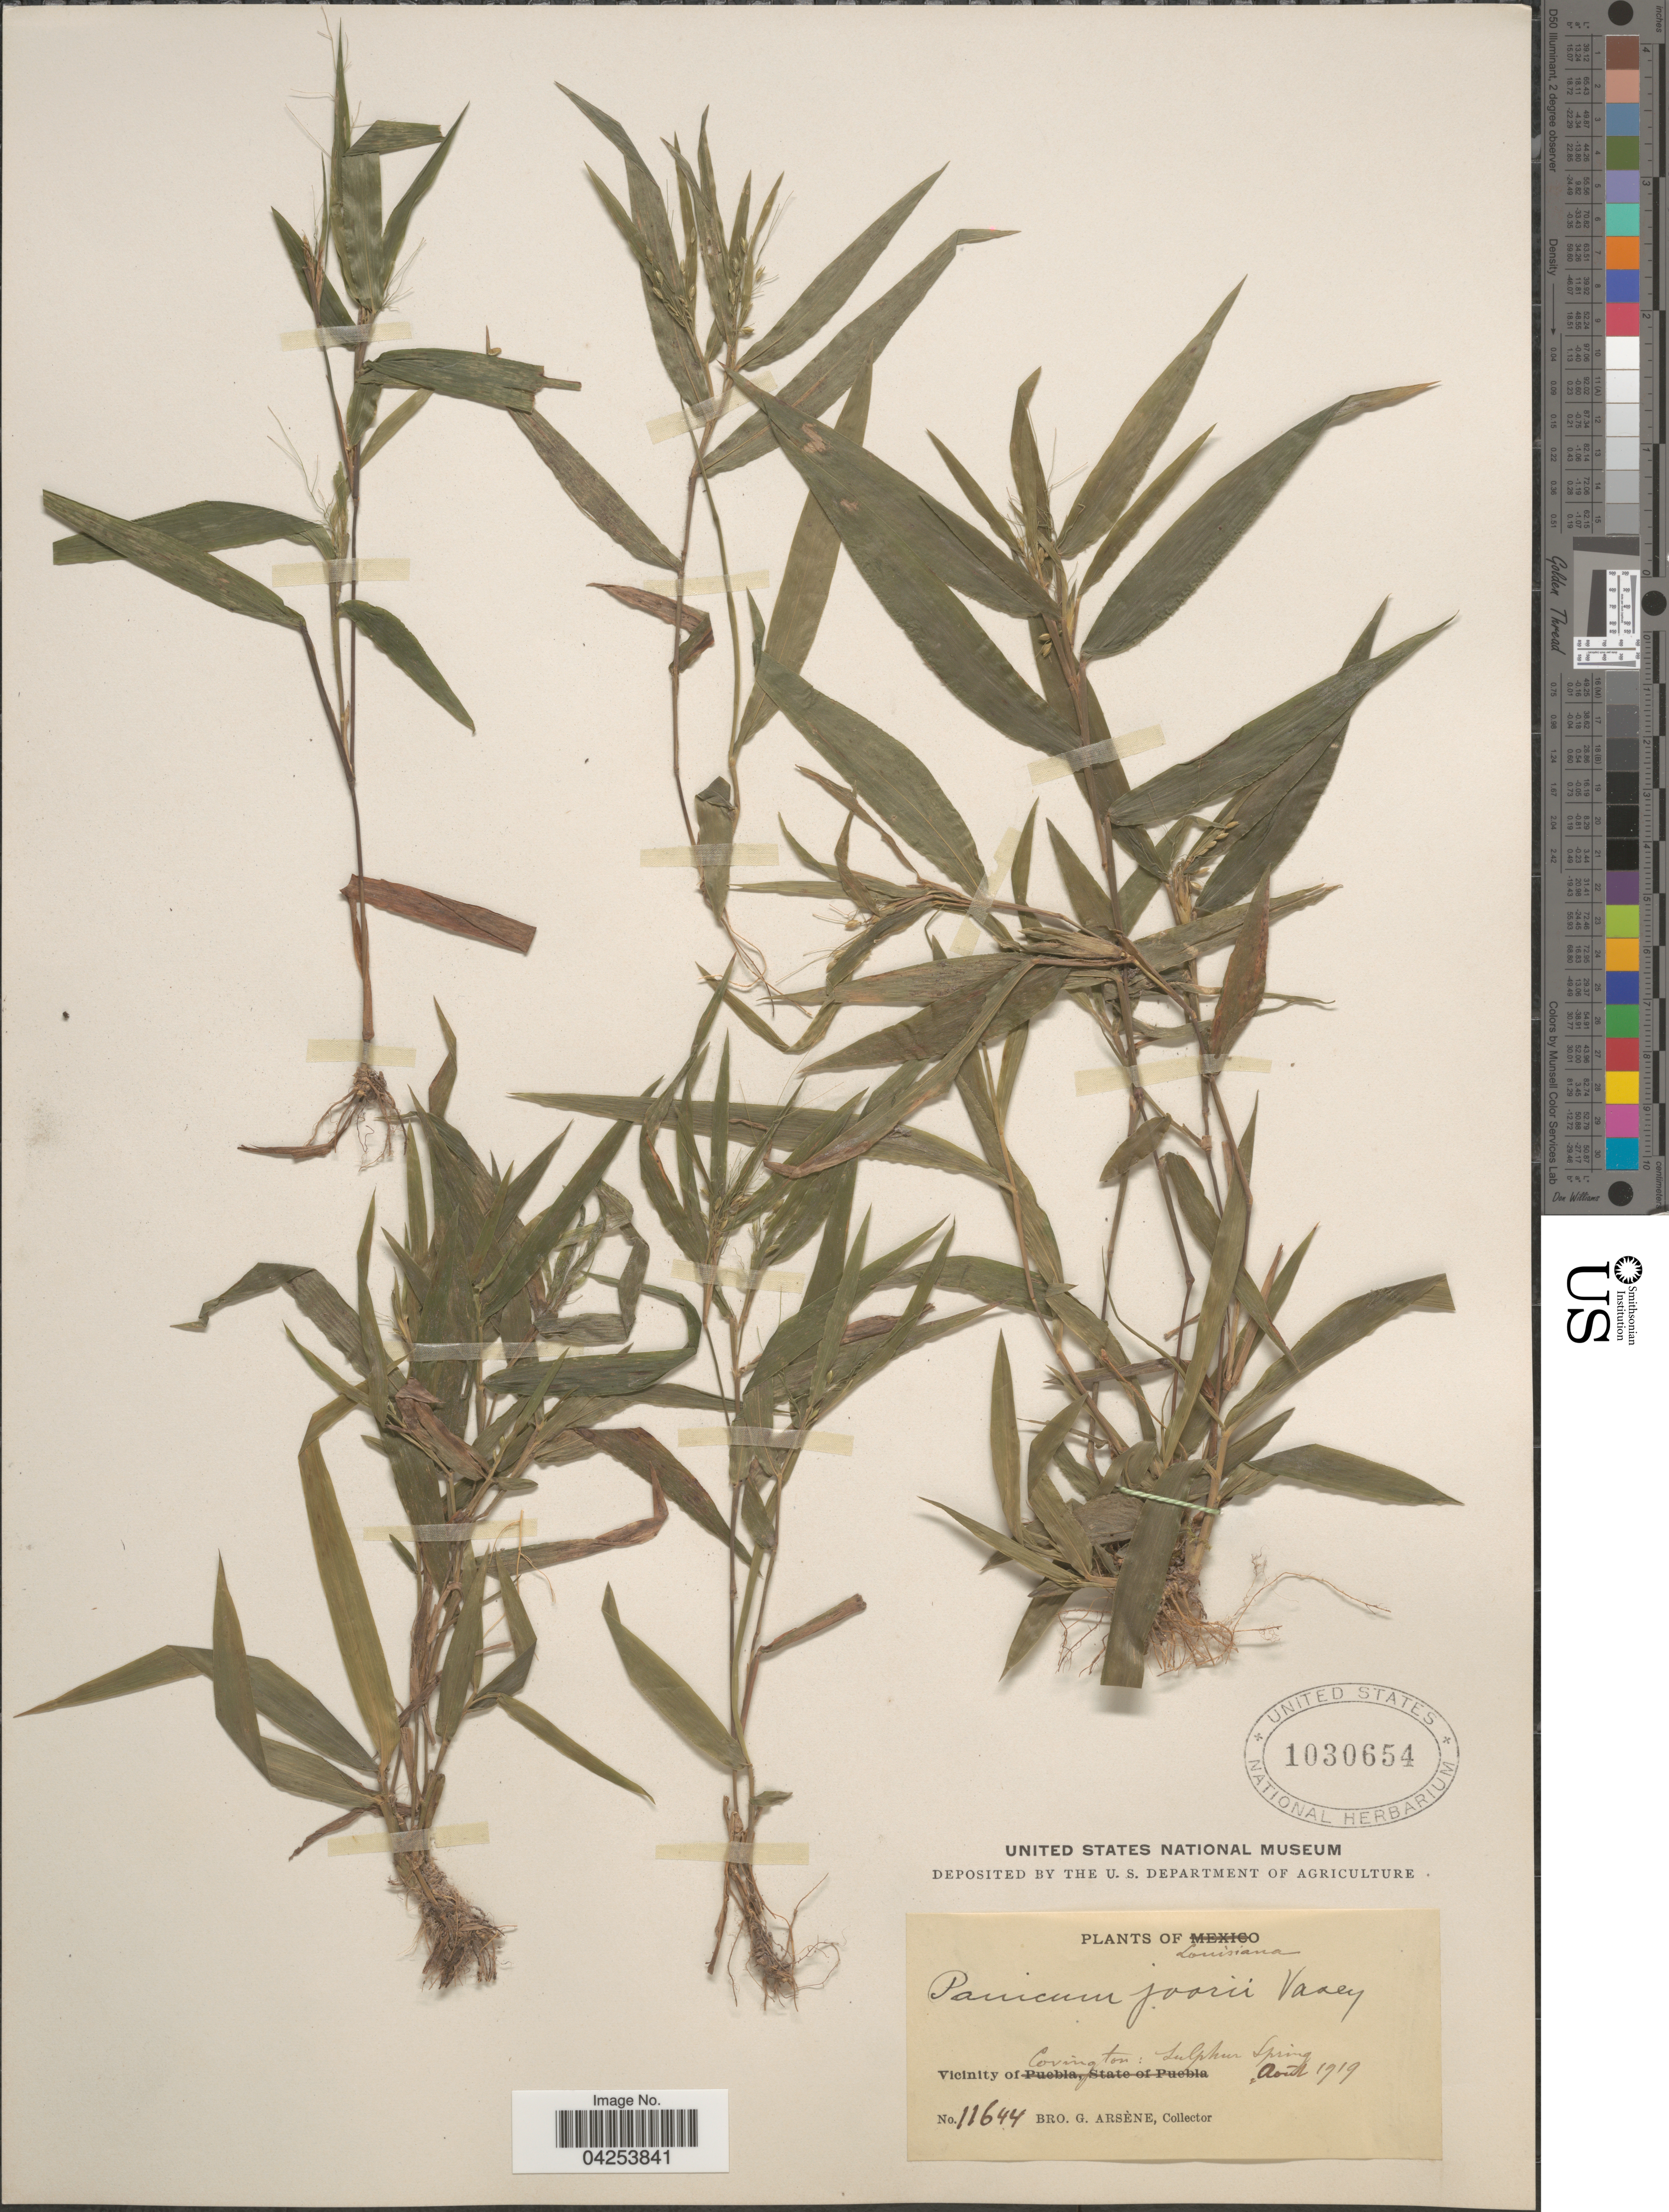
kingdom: Plantae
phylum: Tracheophyta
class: Liliopsida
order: Poales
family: Poaceae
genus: Dichanthelium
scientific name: Dichanthelium commutatum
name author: (Schult.) Gould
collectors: Bro. G. Arsène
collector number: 11644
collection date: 1919-08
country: United States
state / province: Louisiana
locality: Vicinity of Covington: Sulphur Spring.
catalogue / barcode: US 1030654